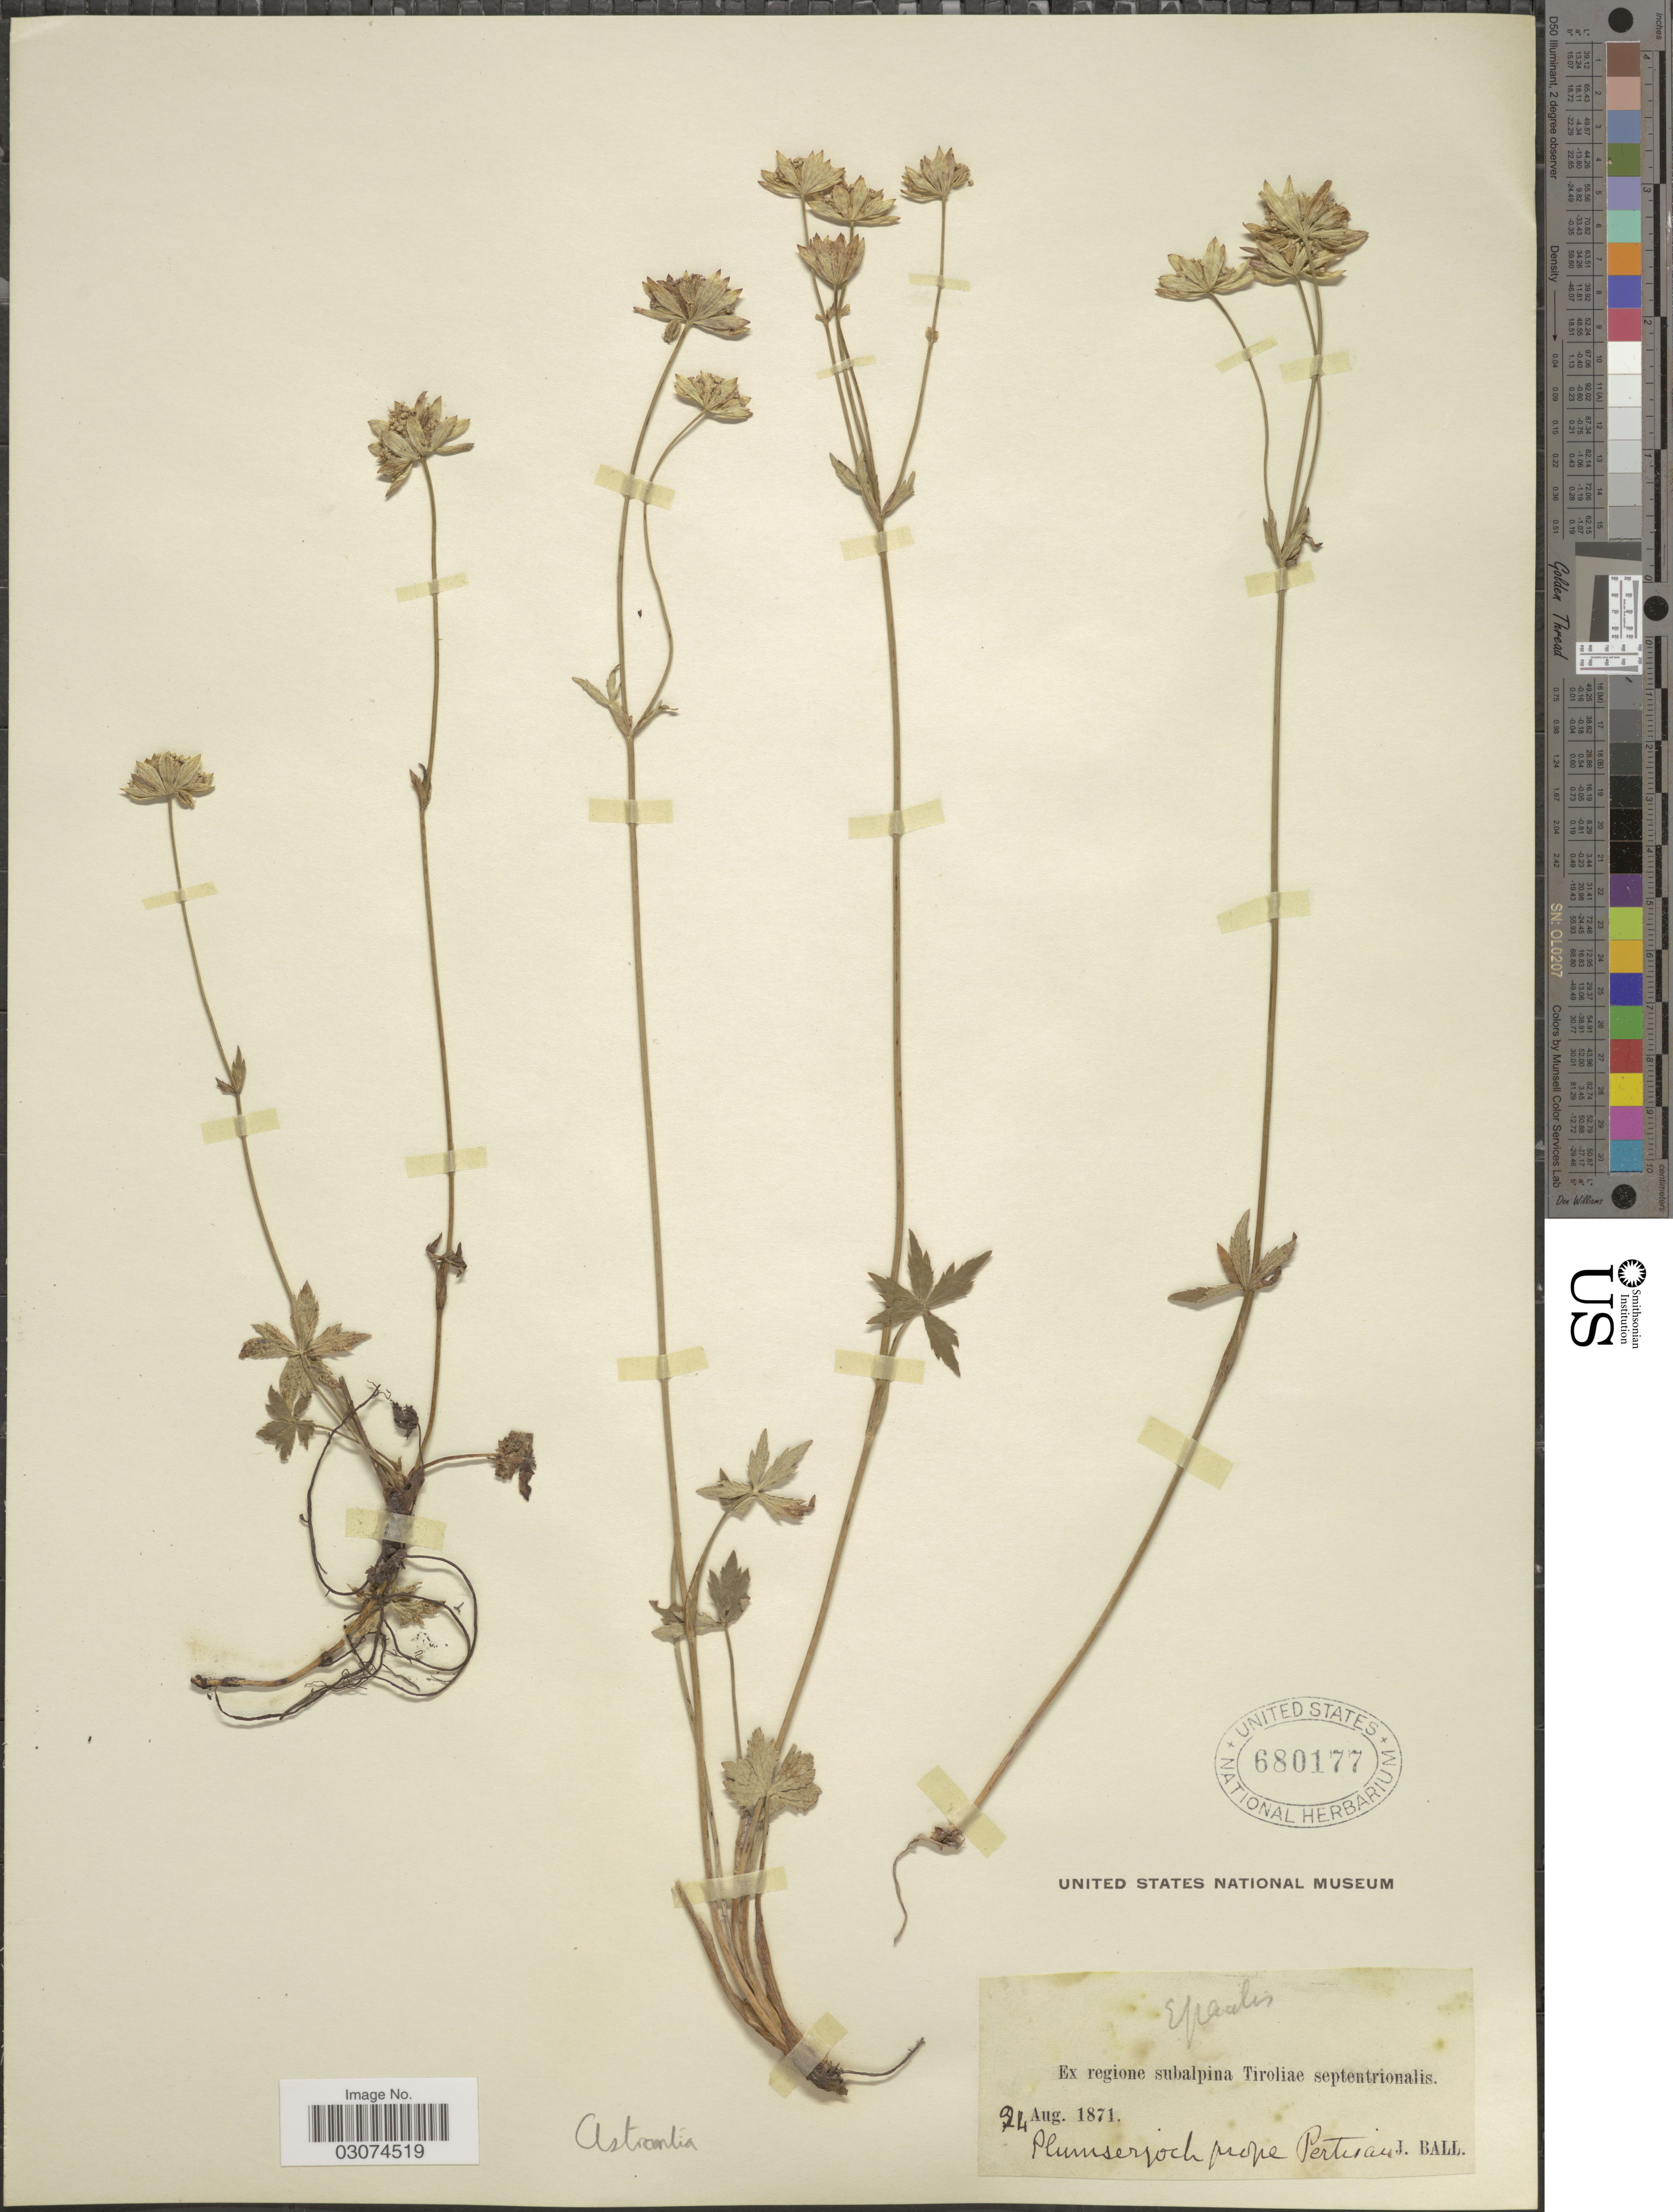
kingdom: Plantae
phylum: Tracheophyta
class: Magnoliopsida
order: Apiales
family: Apiaceae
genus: Astrantia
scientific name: Astrantia sp.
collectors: J. Ball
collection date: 1871-08-24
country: Austria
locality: Ex regione subalpina Tiroliae septentrionalis. Plumserjoch prope Pertisau.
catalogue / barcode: US 680177